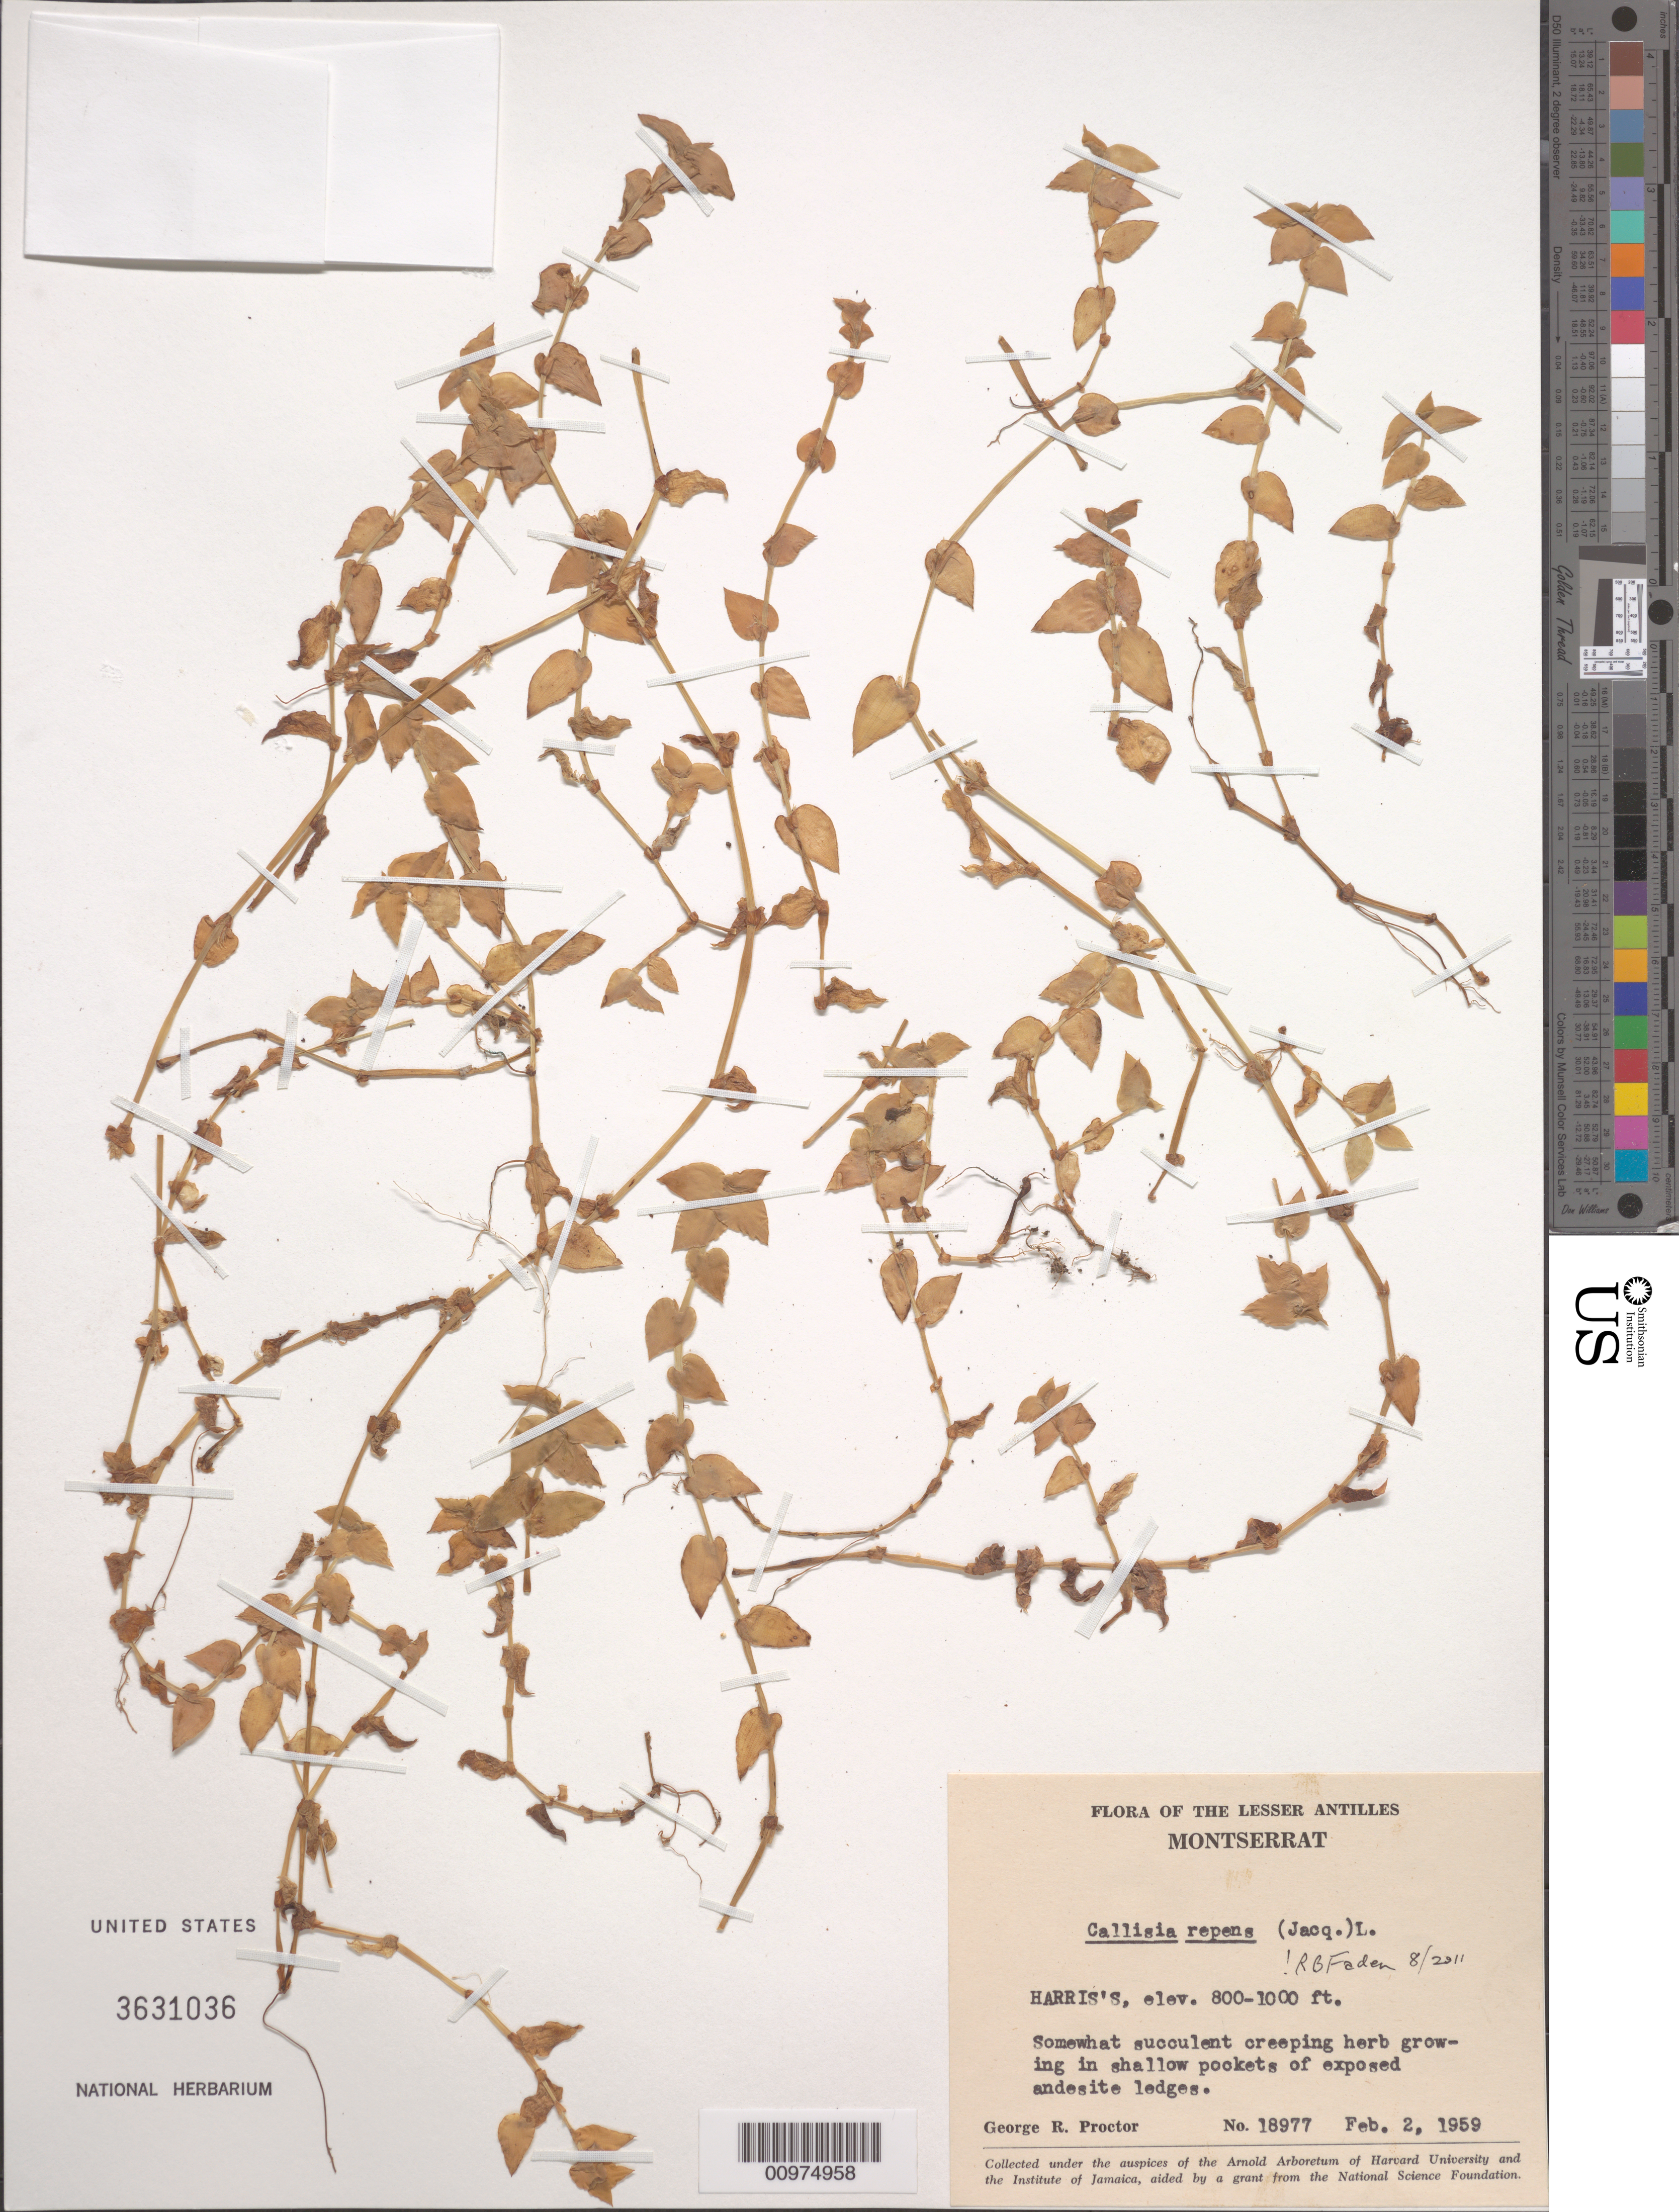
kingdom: Plantae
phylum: Tracheophyta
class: Liliopsida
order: Commelinales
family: Commelinaceae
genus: Callisia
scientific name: Callisia repens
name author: (Jacq.) L.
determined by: Faden, Robert B., (US), Smithsonian Institution - National Museum of Natural History (UNITED STATES)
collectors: G. R. Proctor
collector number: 18977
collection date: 1959-02-02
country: Montserrat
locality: Harris's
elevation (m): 800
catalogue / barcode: US 3631036